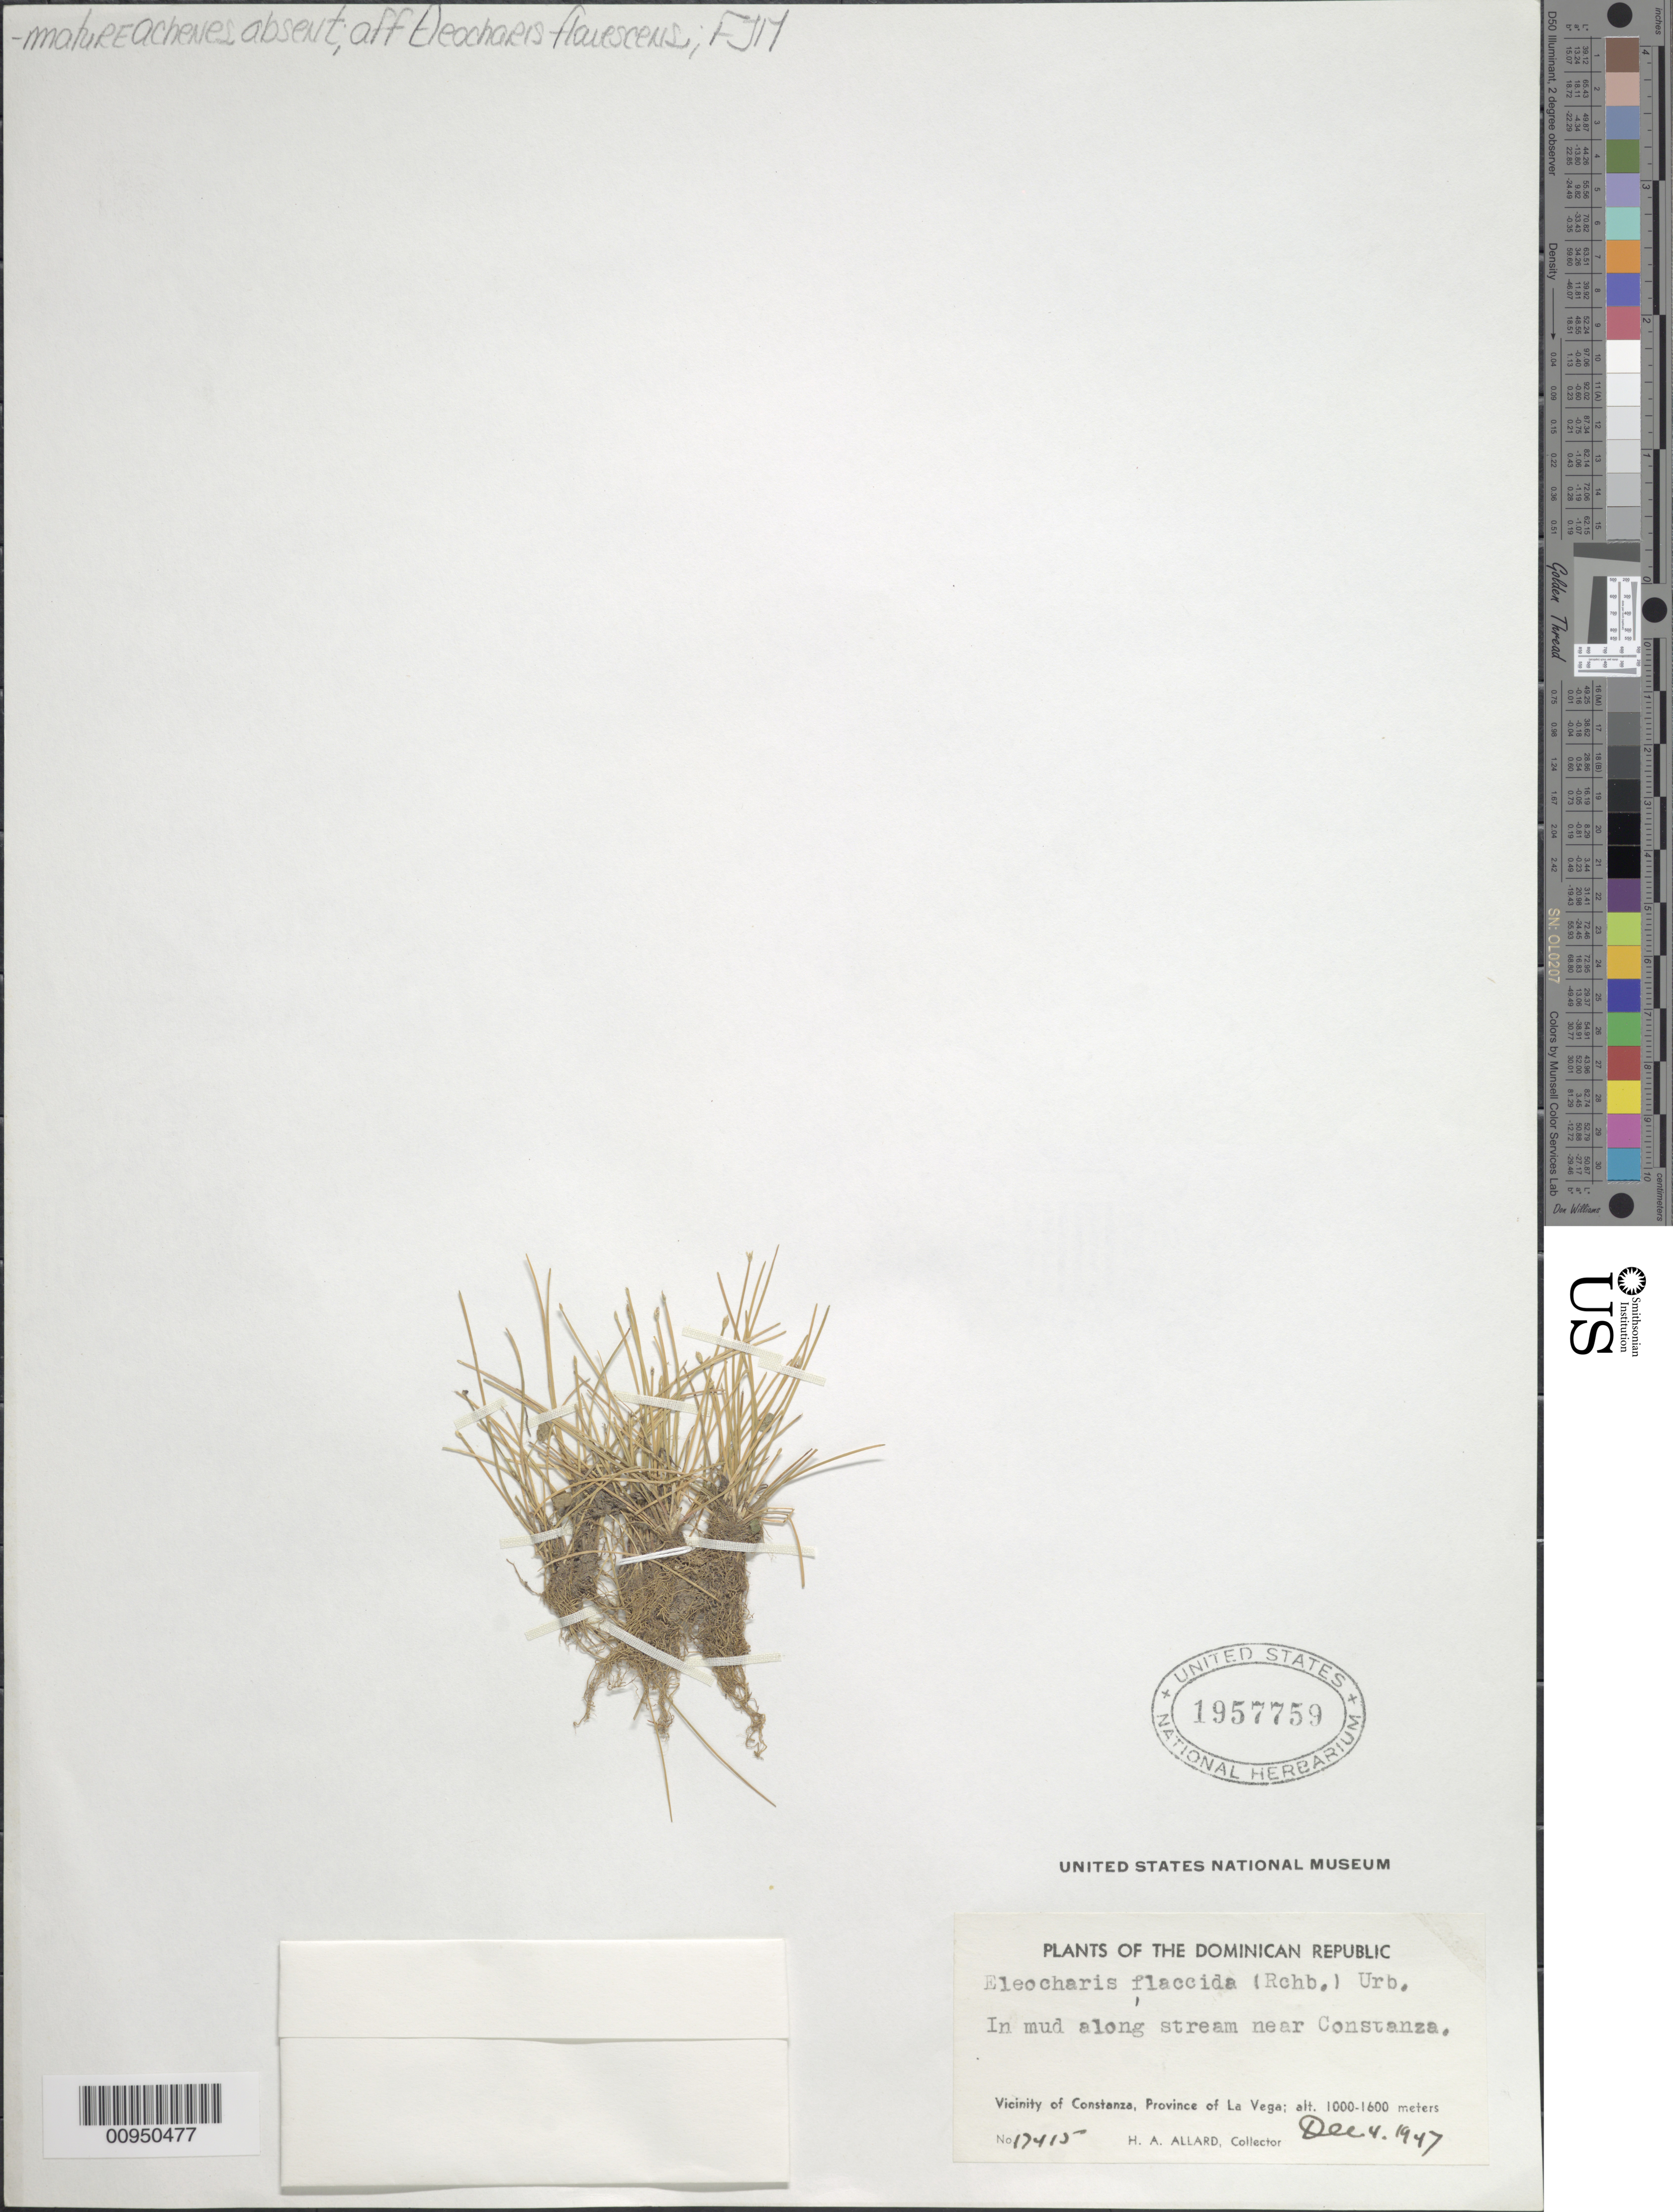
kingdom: Plantae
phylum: Tracheophyta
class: Liliopsida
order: Poales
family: Cyperaceae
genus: Eleocharis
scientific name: Eleocharis flavescens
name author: (Poir.) Urb.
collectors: H. A. Allard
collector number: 17415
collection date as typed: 04 Dec 1947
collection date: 1947-12-04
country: Dominican Republic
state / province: La Vega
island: Hispaniola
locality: Vicinity of Constanza, stream near Constanza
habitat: In along stream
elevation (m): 1000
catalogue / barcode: US 1957759